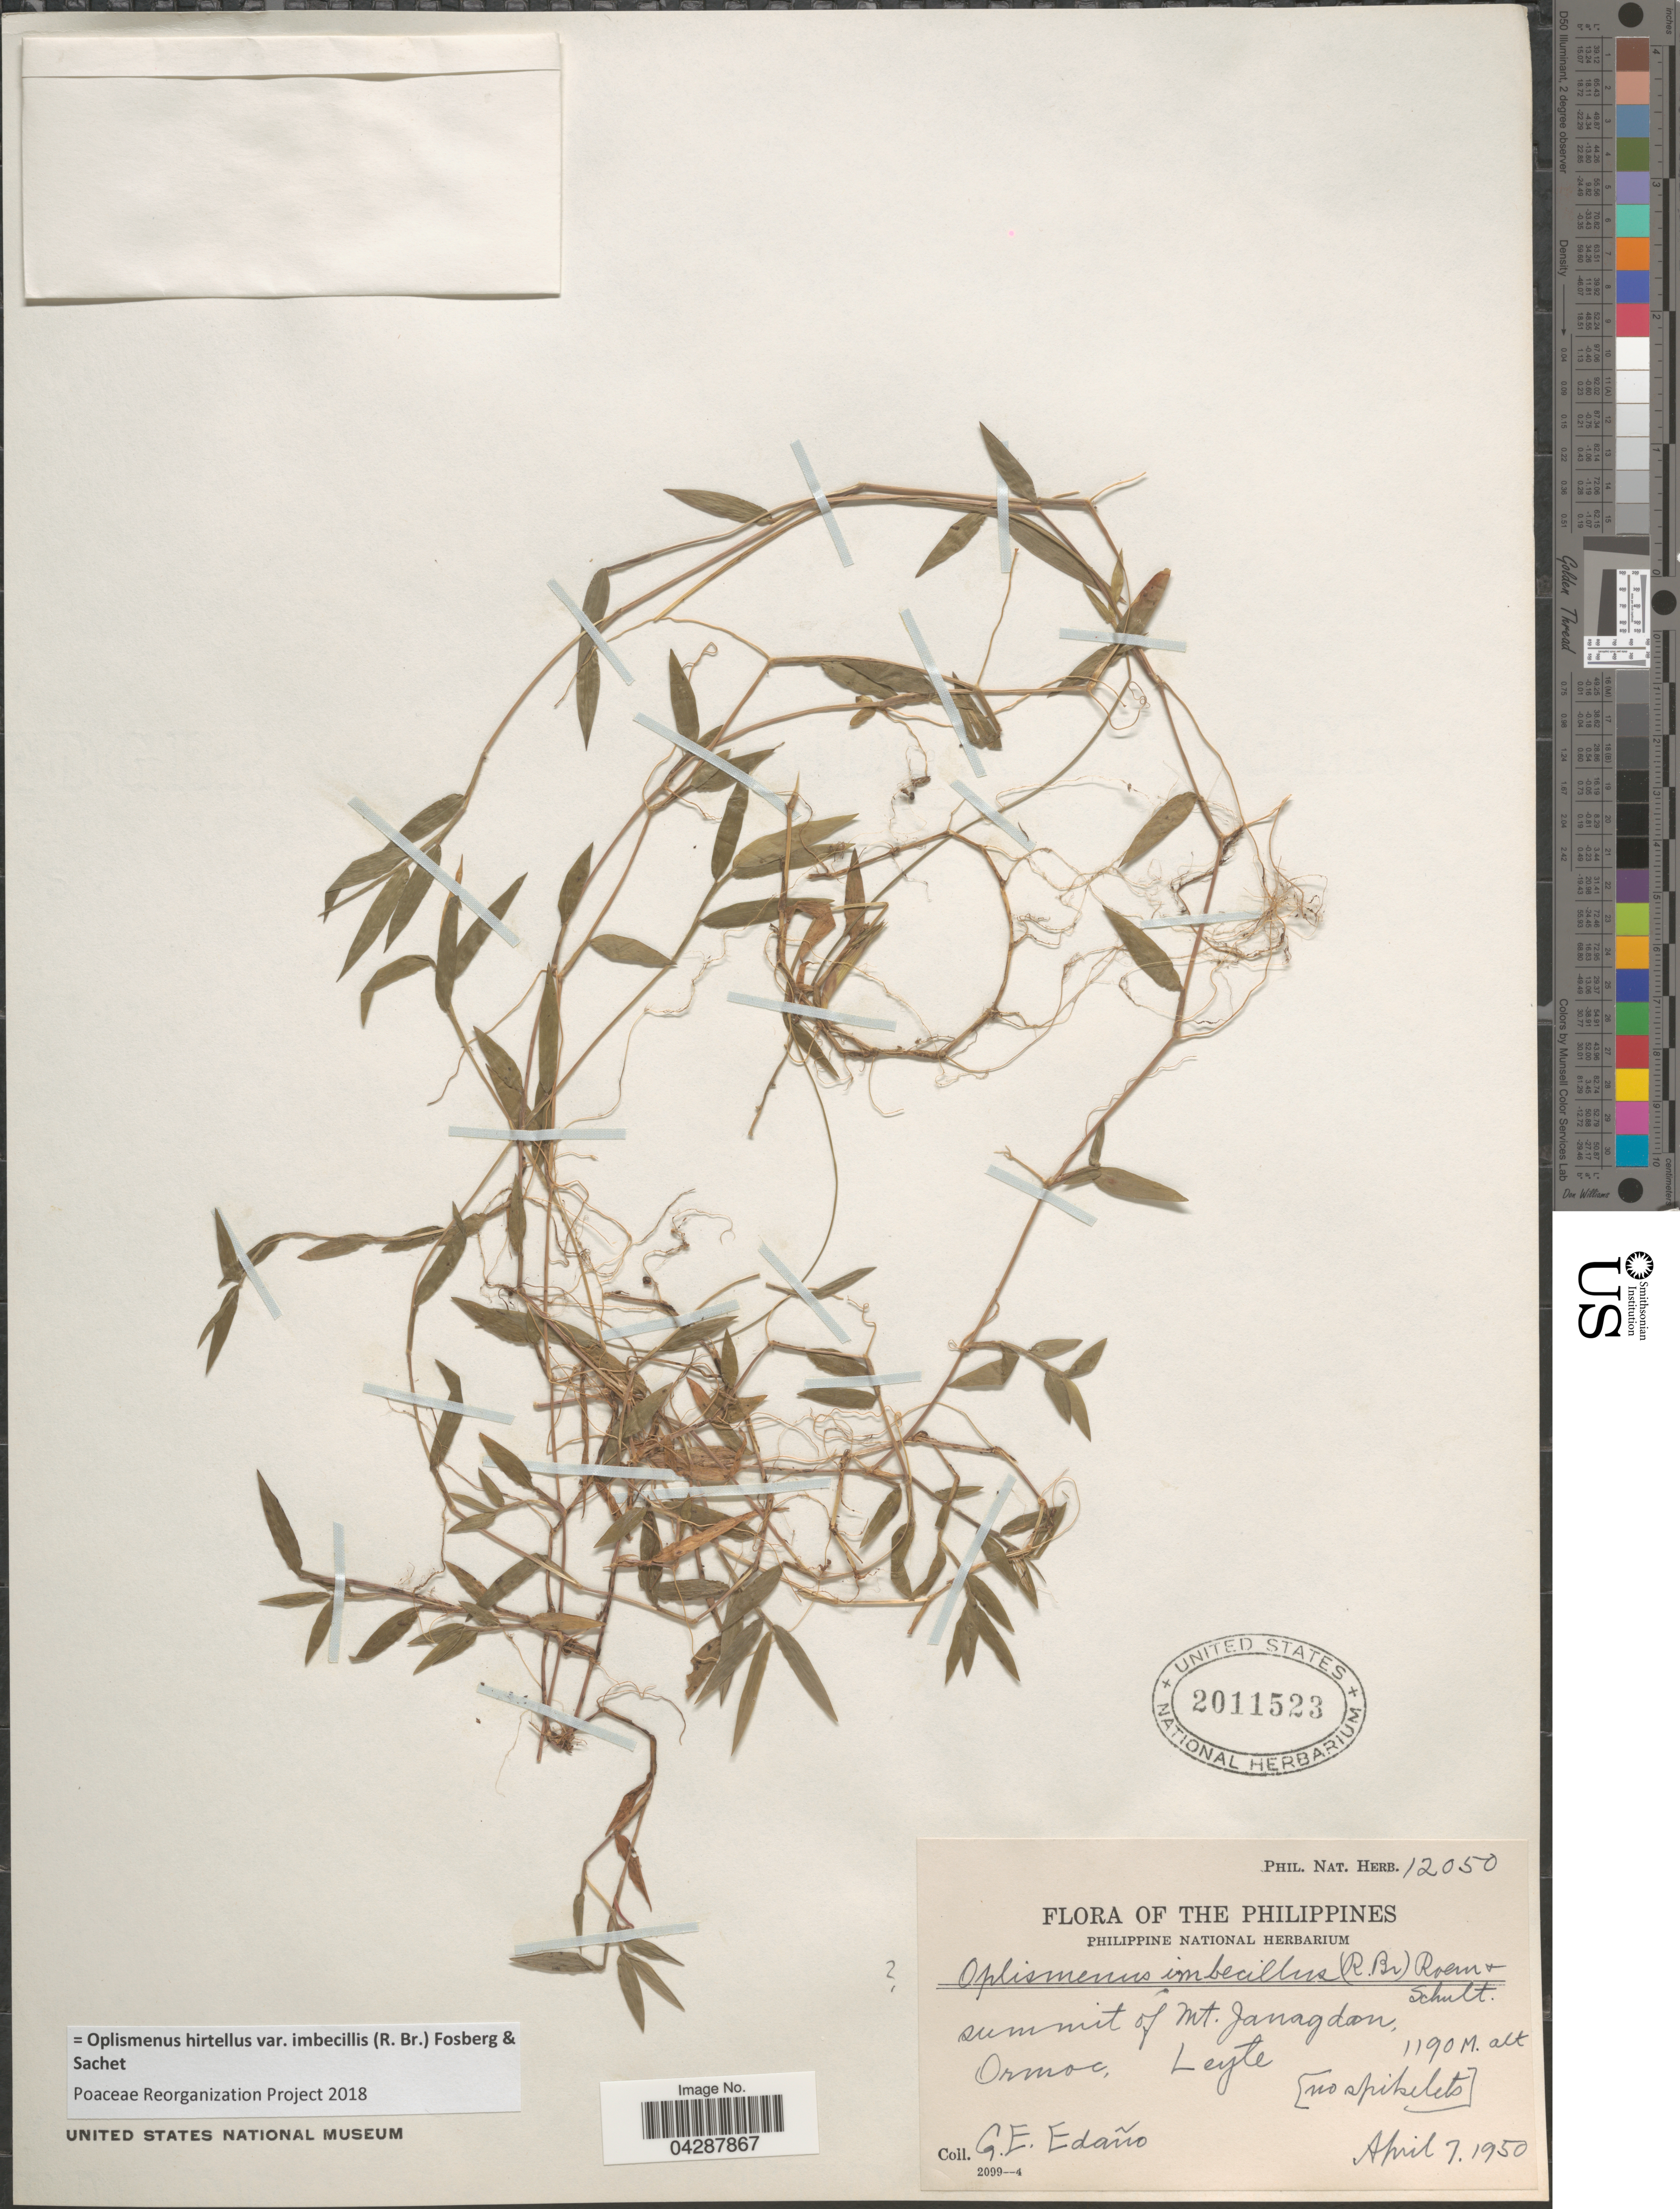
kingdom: Plantae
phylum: Tracheophyta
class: Liliopsida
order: Poales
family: Poaceae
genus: Oplismenus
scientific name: Oplismenus hirtellus var. imbecillis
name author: (R. Br.) Fosberg & Sachet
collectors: G. E. Edaño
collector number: Phil. Nat. Herb. 12050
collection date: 1950-04-07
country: Philippines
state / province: Eastern Visayas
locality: Summit of Mt. Janagdan, Ormoc, Leyte.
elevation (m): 1190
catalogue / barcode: US 2011523